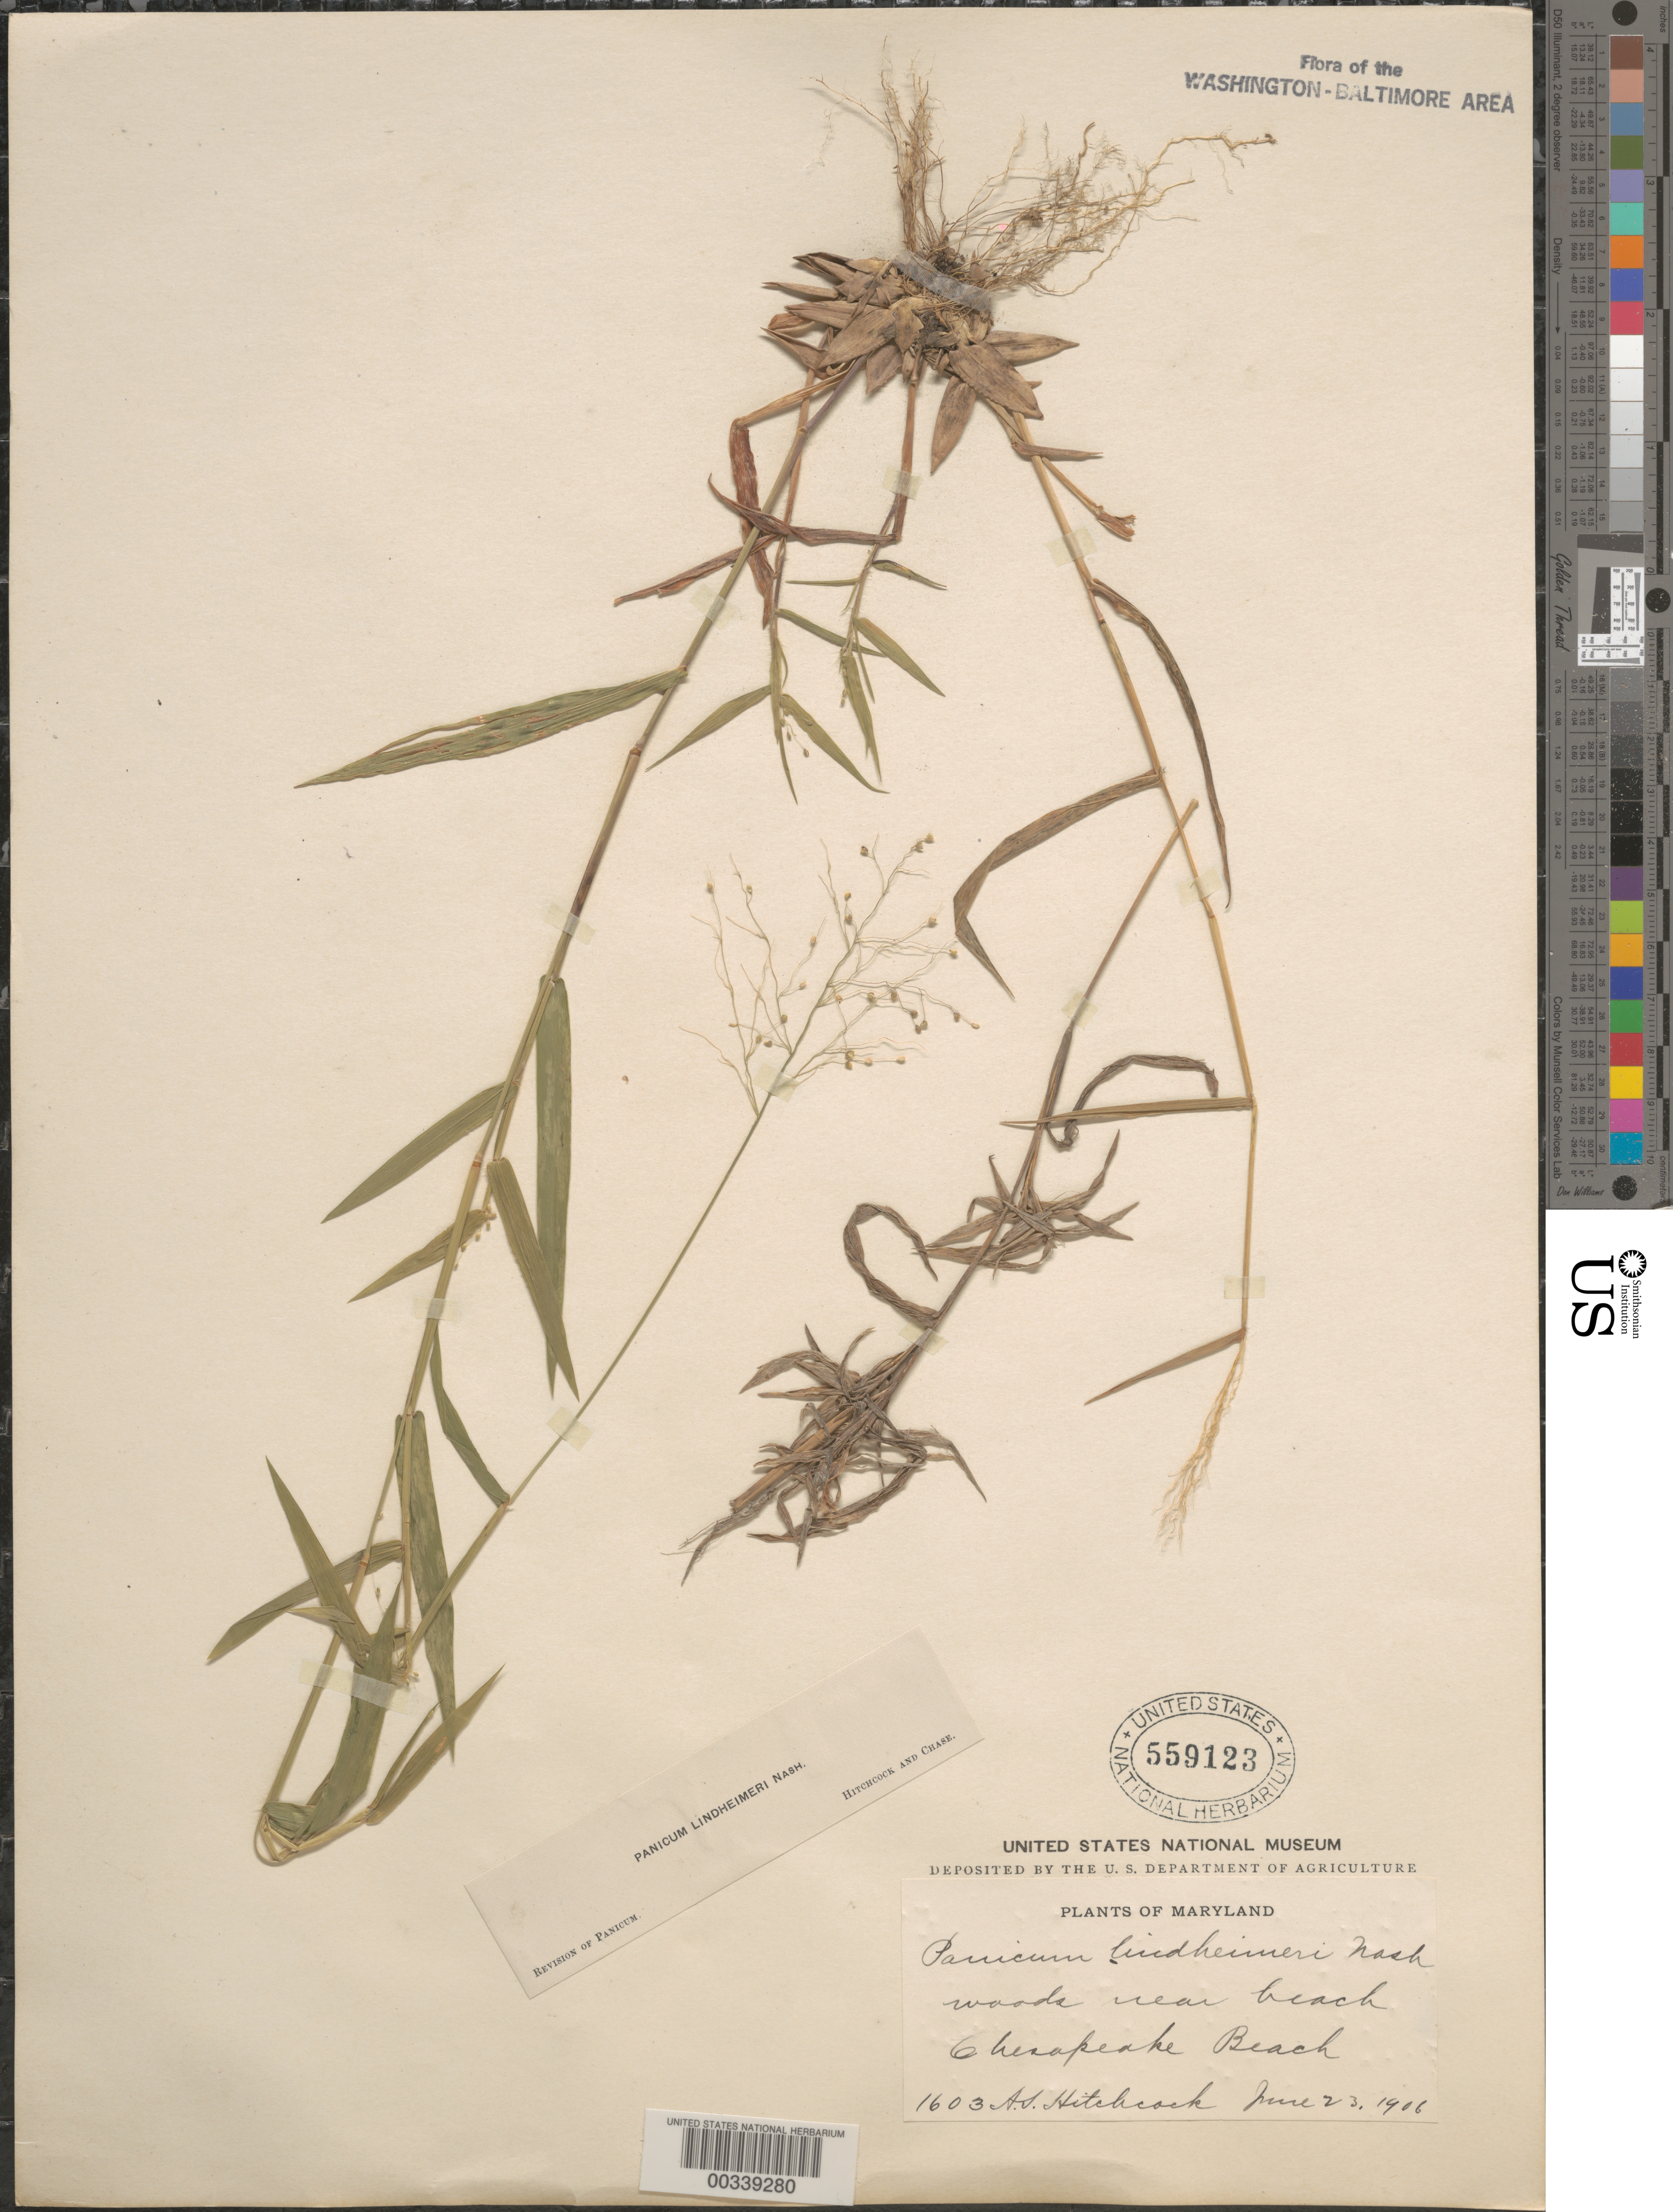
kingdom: Plantae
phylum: Tracheophyta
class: Liliopsida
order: Poales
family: Poaceae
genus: Dichanthelium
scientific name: Dichanthelium acuminatum var. lindheimeri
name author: (Nash) Gould & C.A. Clark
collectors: A. S. Hitchcock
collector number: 1603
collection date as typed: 23 Jun 1906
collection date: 1906-06-23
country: United States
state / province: Maryland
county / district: Calvert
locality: Chesapeake Beach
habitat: Woods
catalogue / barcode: US 559123